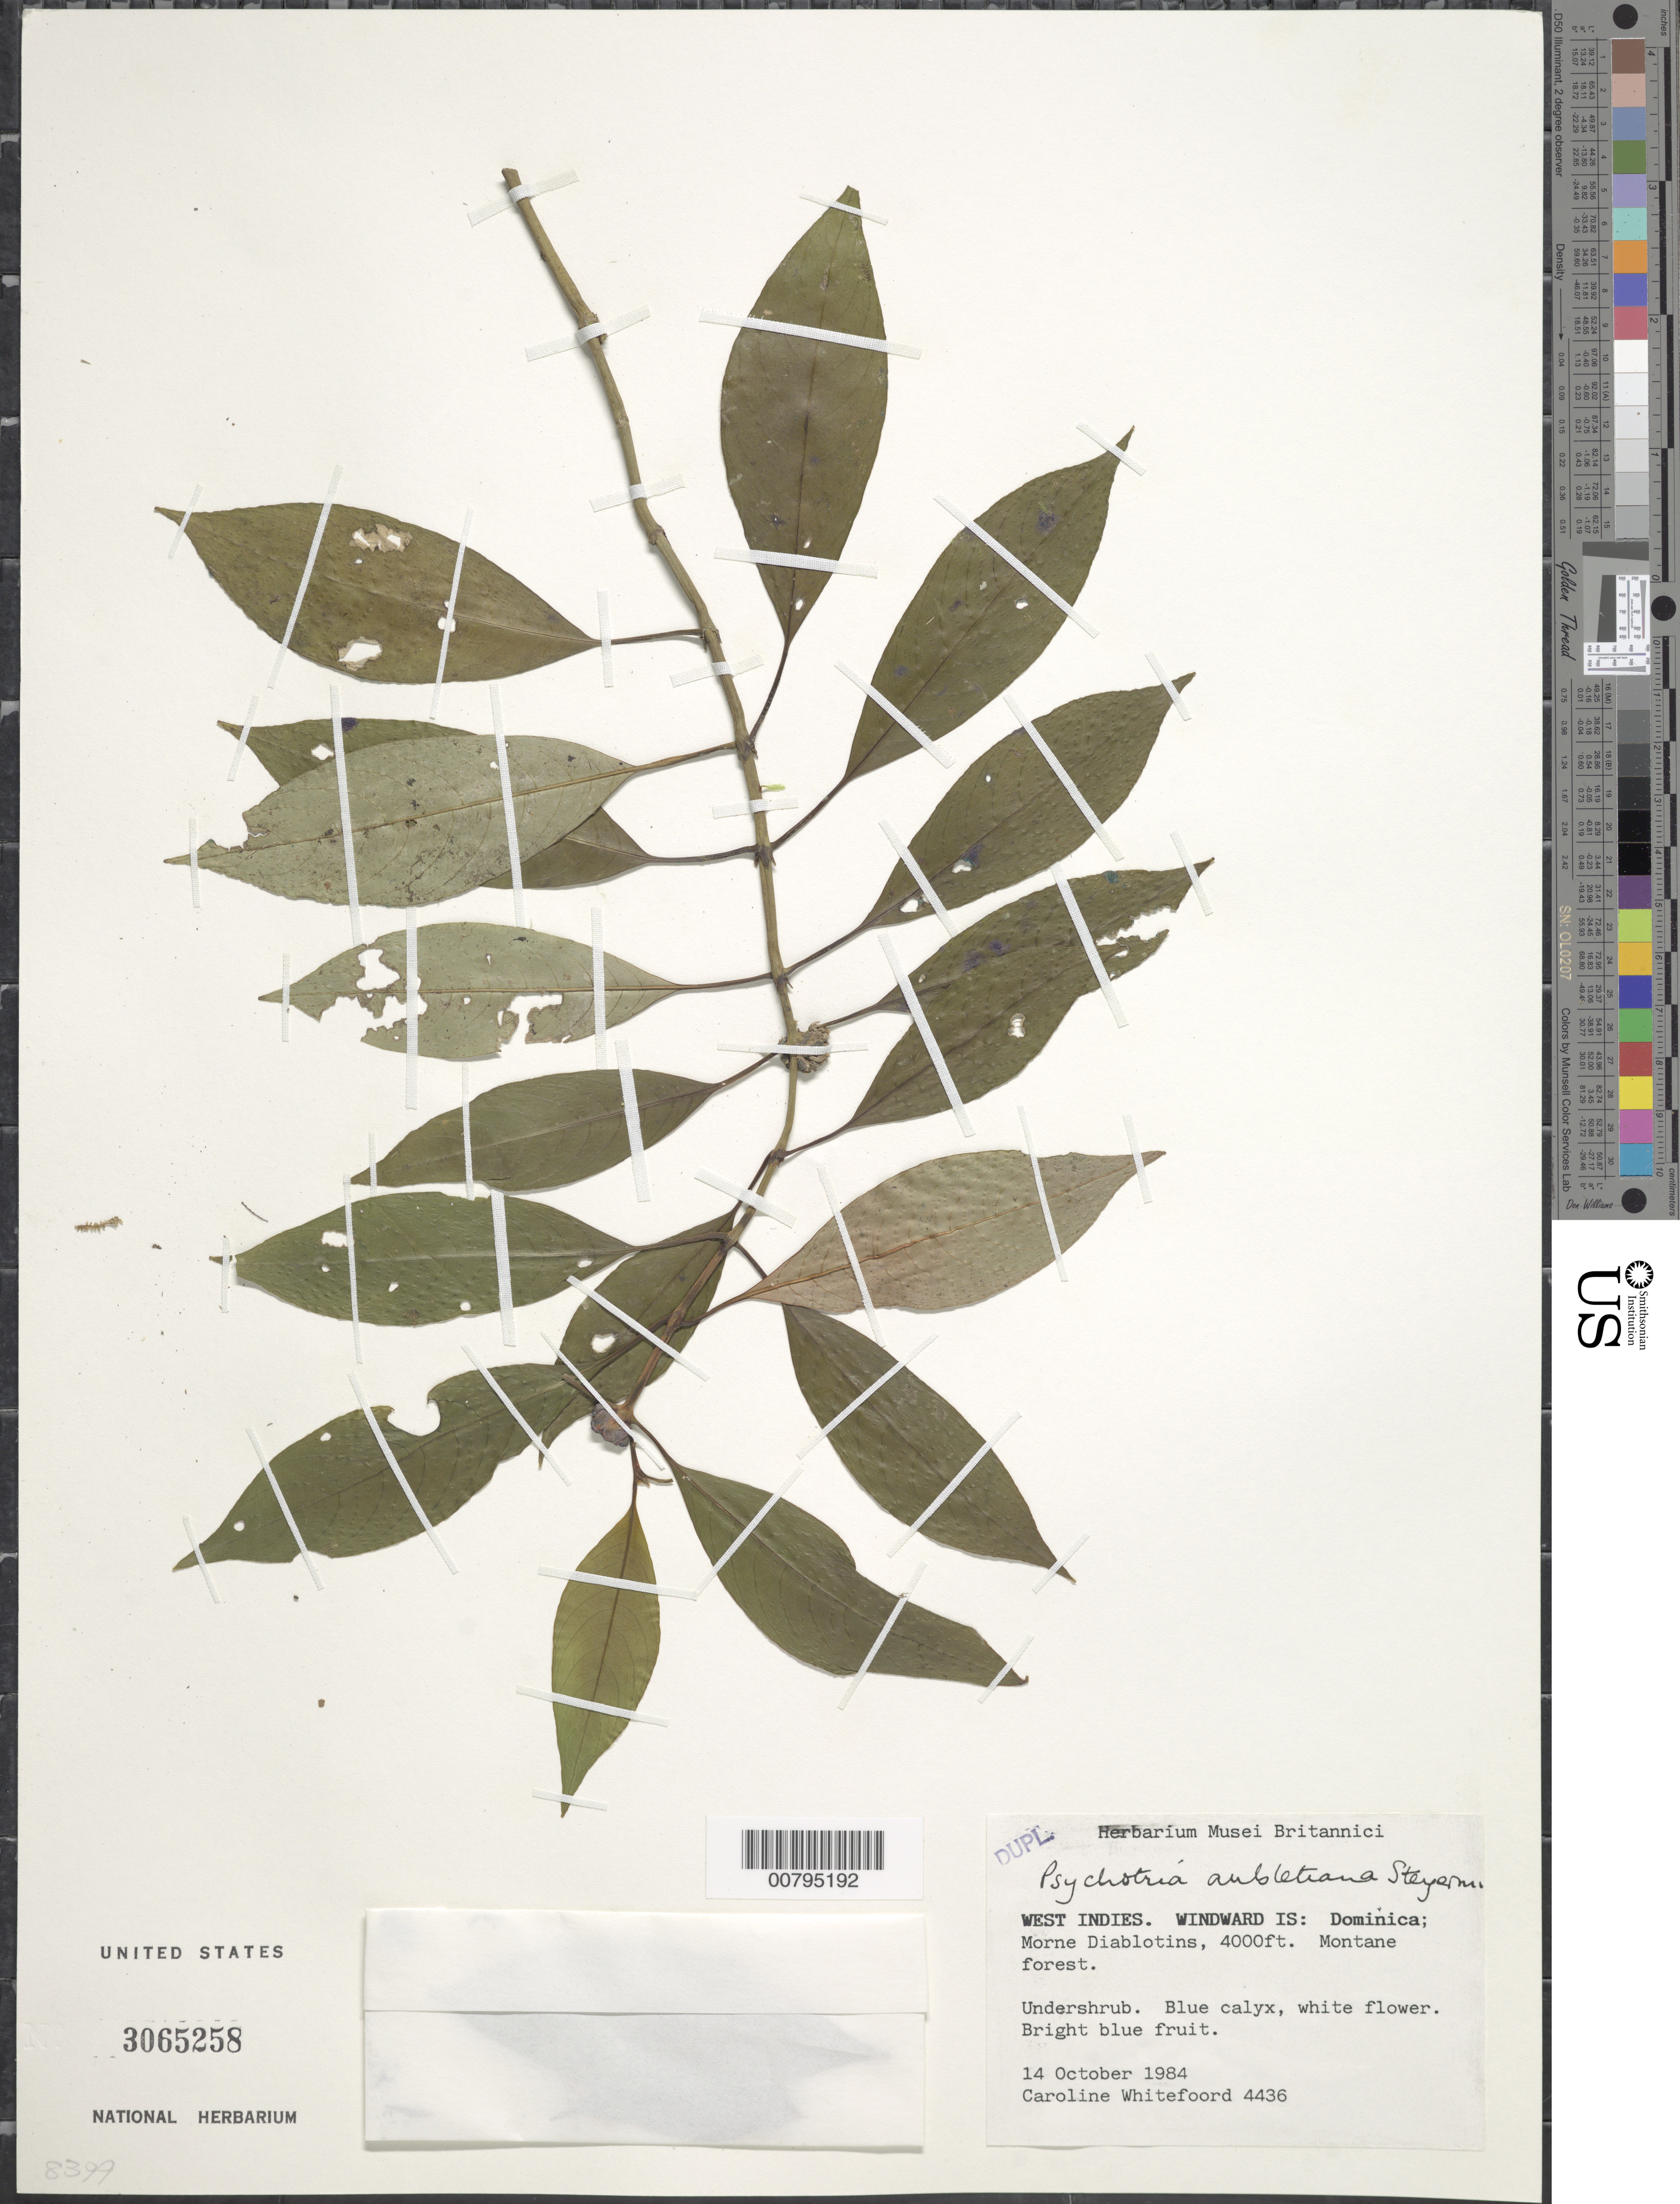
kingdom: Plantae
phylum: Tracheophyta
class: Magnoliopsida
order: Gentianales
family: Rubiaceae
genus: Psychotria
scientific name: Psychotria aubletiana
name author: Steyerm.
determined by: Nicolson, Dan H.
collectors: C. Whitefoord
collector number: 4436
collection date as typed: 14 Oct 1984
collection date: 1984-10-14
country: Dominica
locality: Morne Diablotins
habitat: Montane forest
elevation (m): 1219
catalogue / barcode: US 3065258